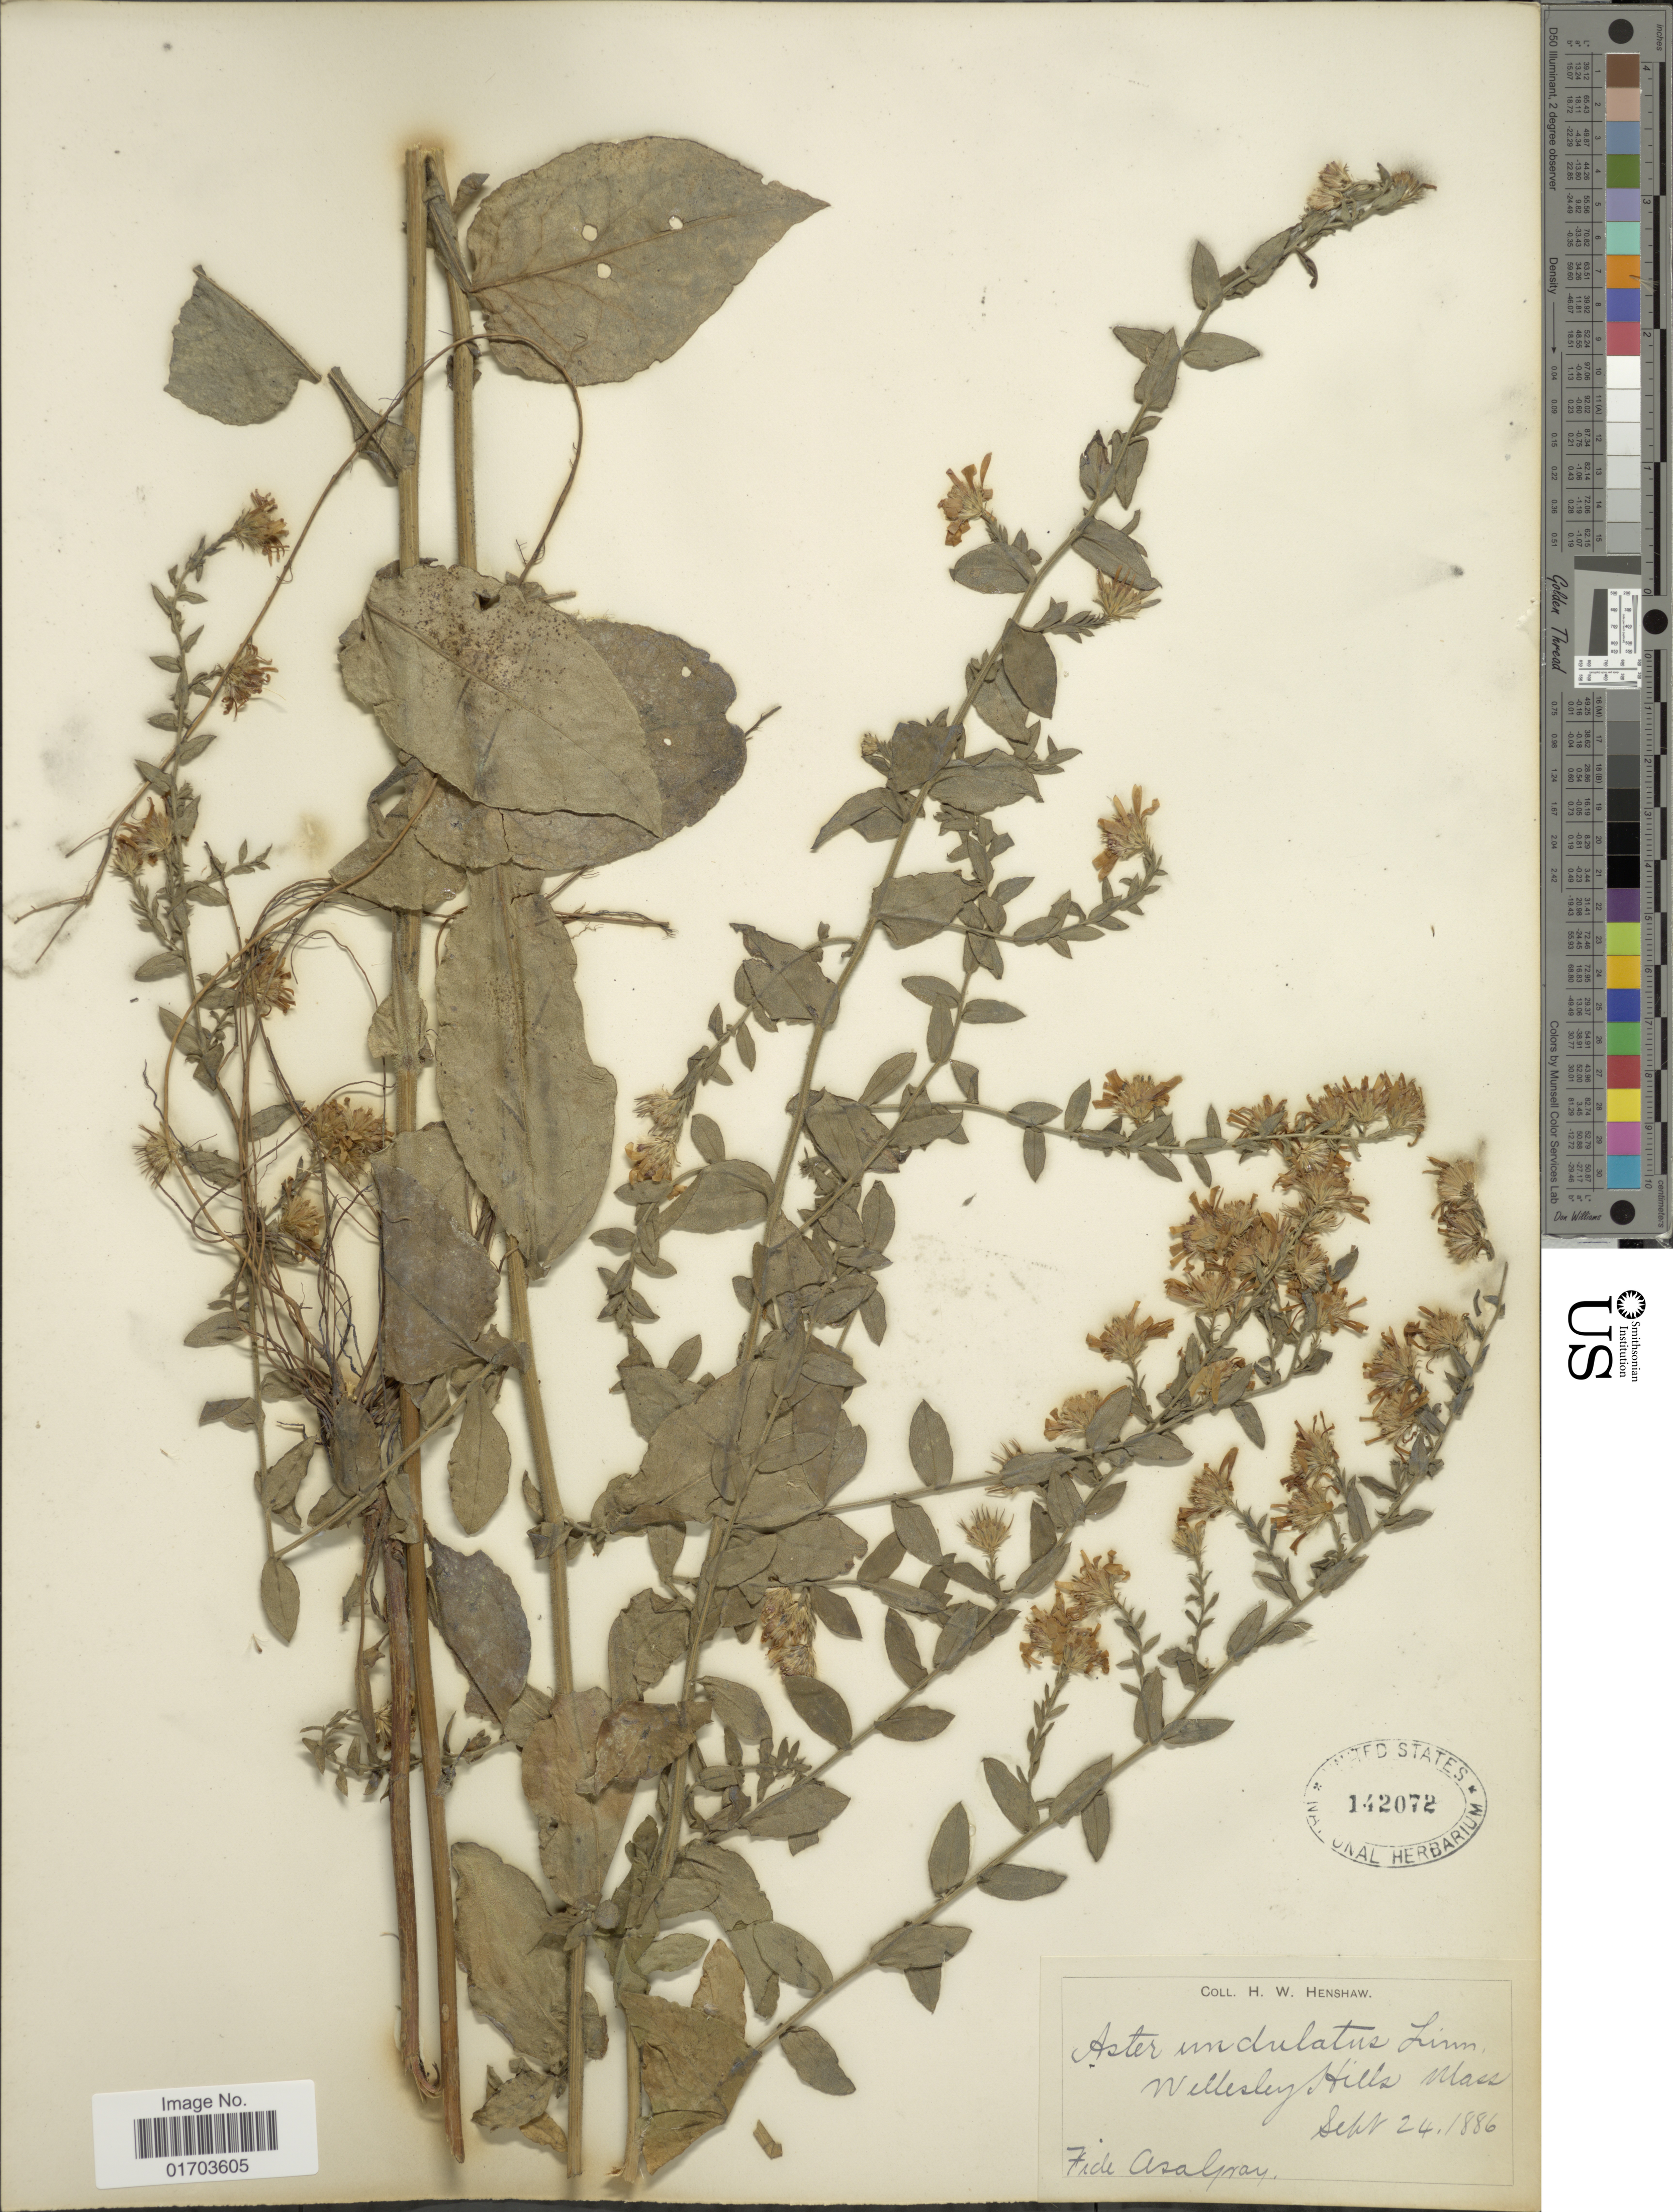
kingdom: Plantae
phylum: Tracheophyta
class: Magnoliopsida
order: Asterales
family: Asteraceae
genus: Symphyotrichum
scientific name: Symphyotrichum undulatum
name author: (L.) G.L. Nesom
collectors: H. Henshaw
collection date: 1886-09-24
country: United States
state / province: Massachusetts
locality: Wellesley Hills, Mass.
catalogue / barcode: US 142072